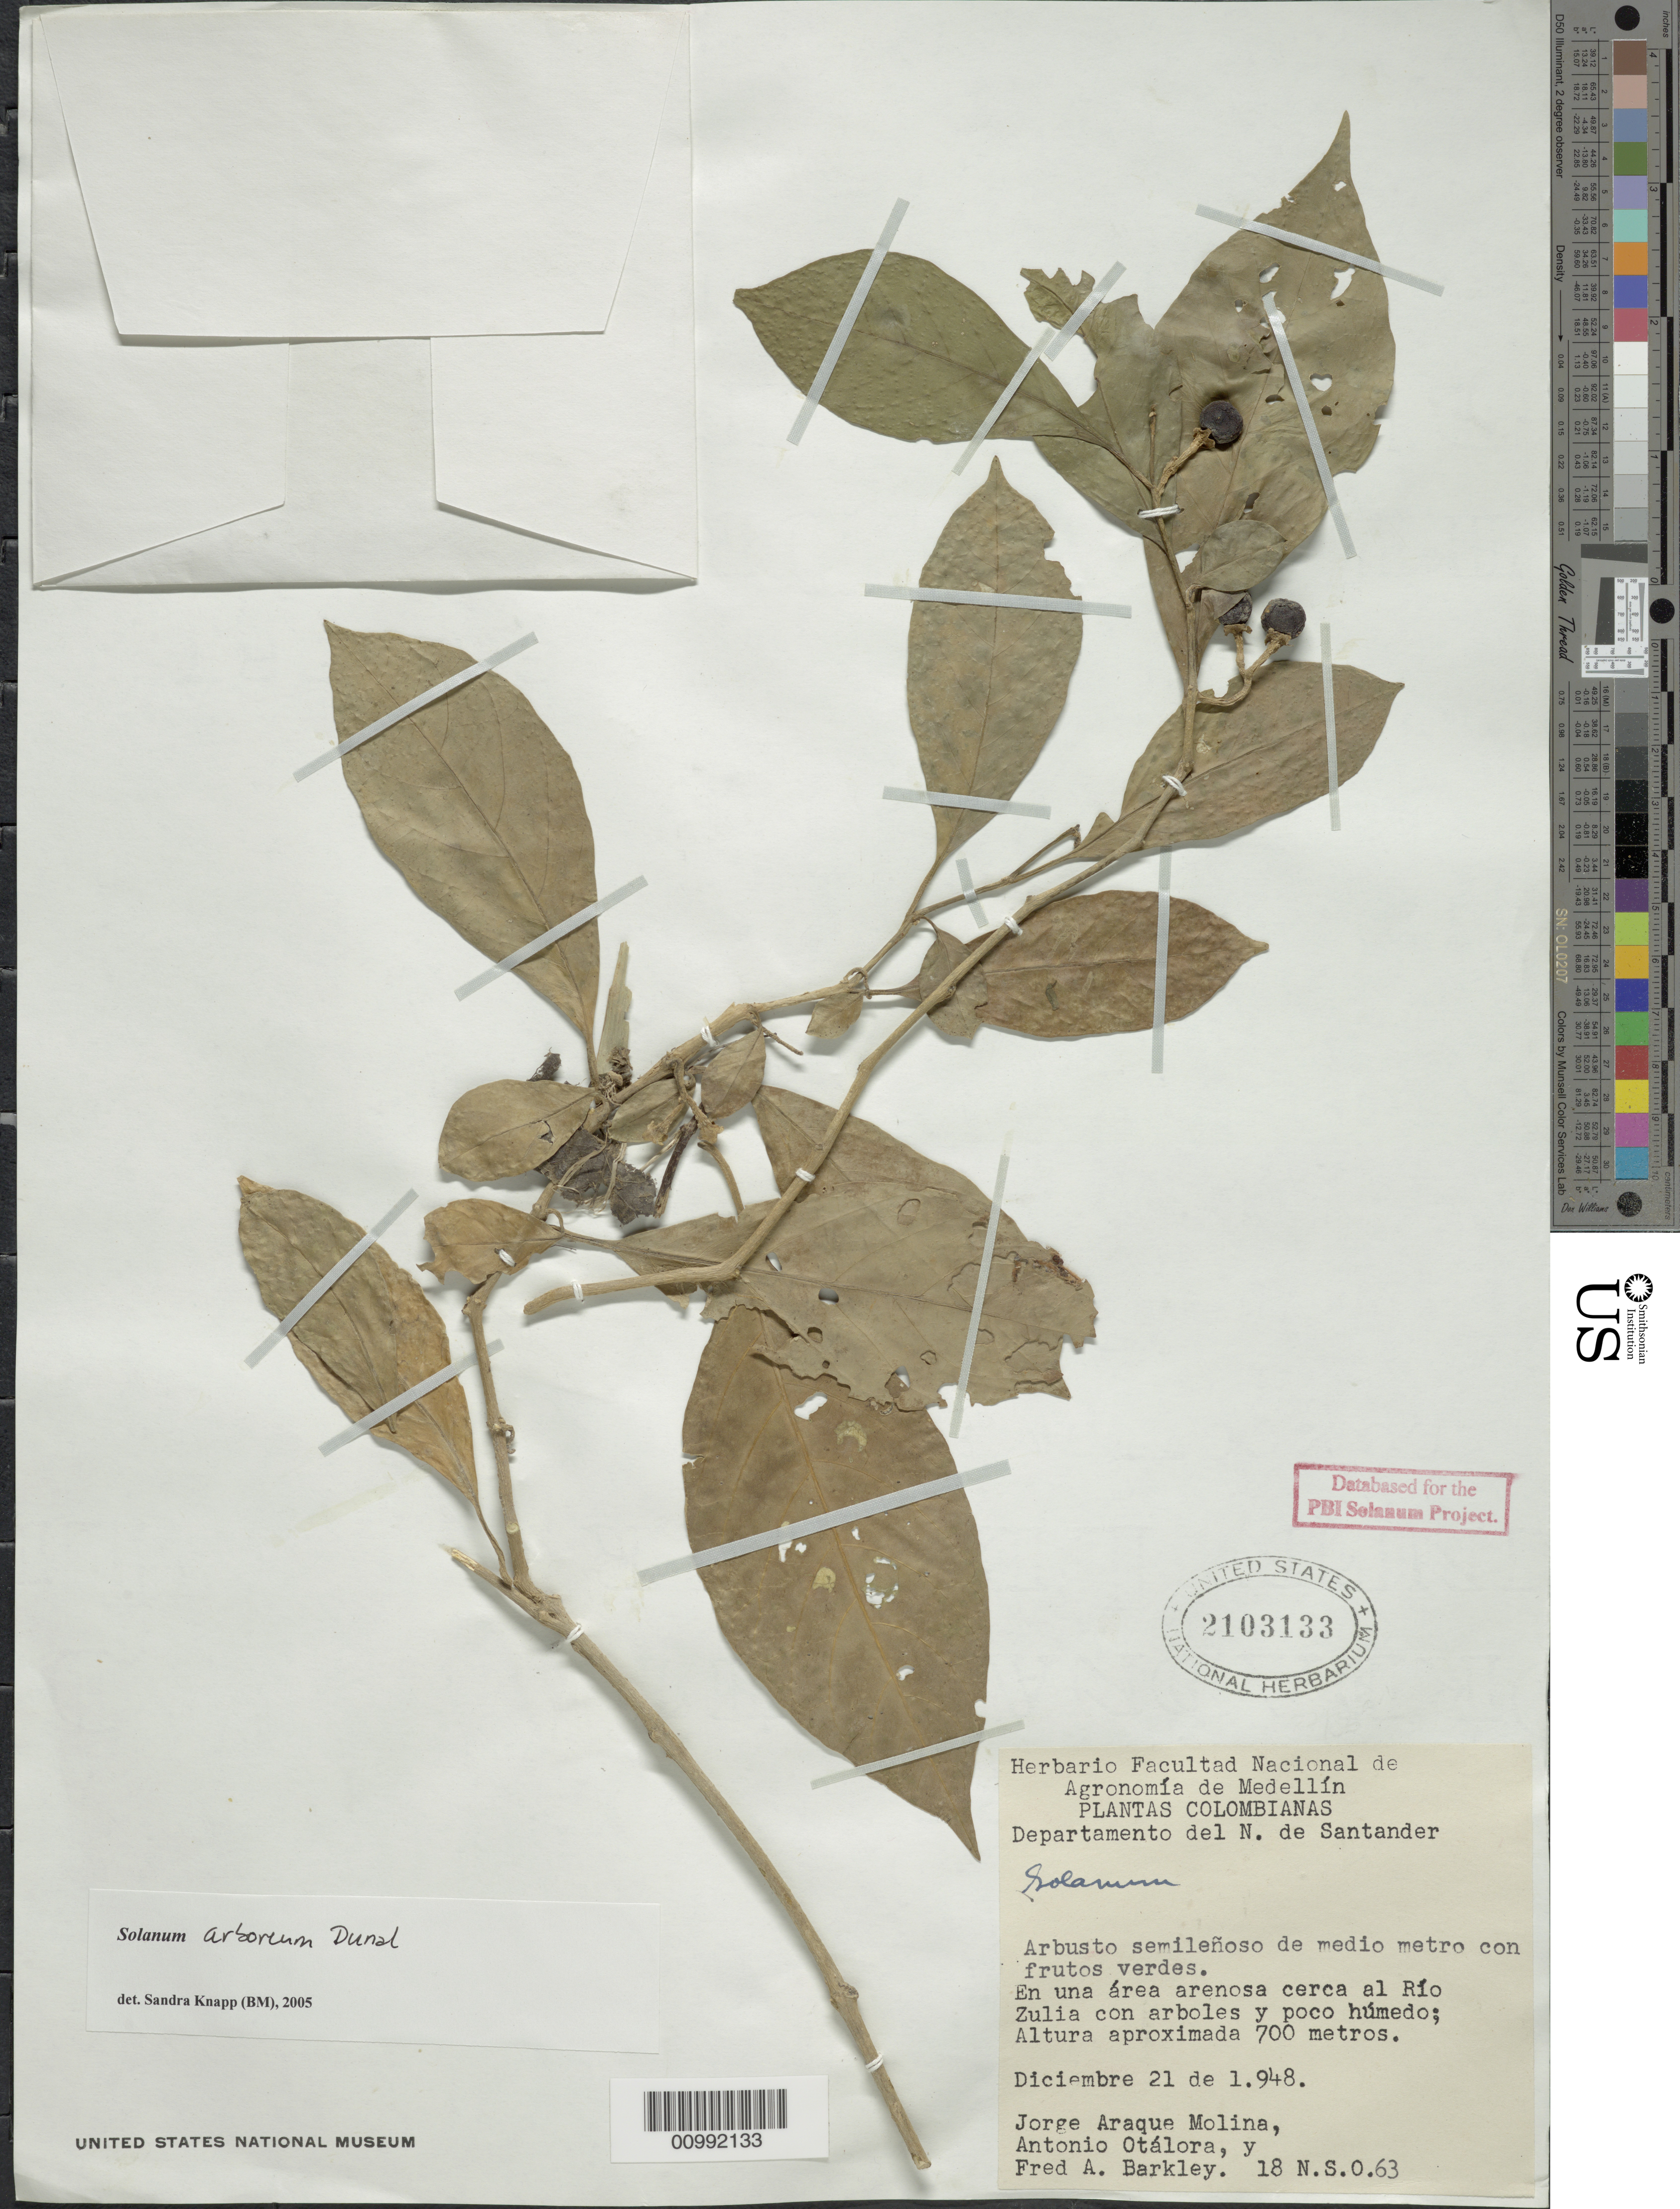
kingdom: Plantae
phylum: Tracheophyta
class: Magnoliopsida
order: Solanales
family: Solanaceae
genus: Solanum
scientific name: Solanum arboreum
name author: Dunal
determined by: Knapp, S. D.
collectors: J. Araque Molina, A. Orálora & F. A. Barkley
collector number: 18N.S.O.63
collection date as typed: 21 Dec 1948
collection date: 1948-12-21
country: Colombia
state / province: Norte de Santander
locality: cerca al Río Zulia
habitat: en una area arenoso, con arboles y poco humedo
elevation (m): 700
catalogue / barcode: US 2103133